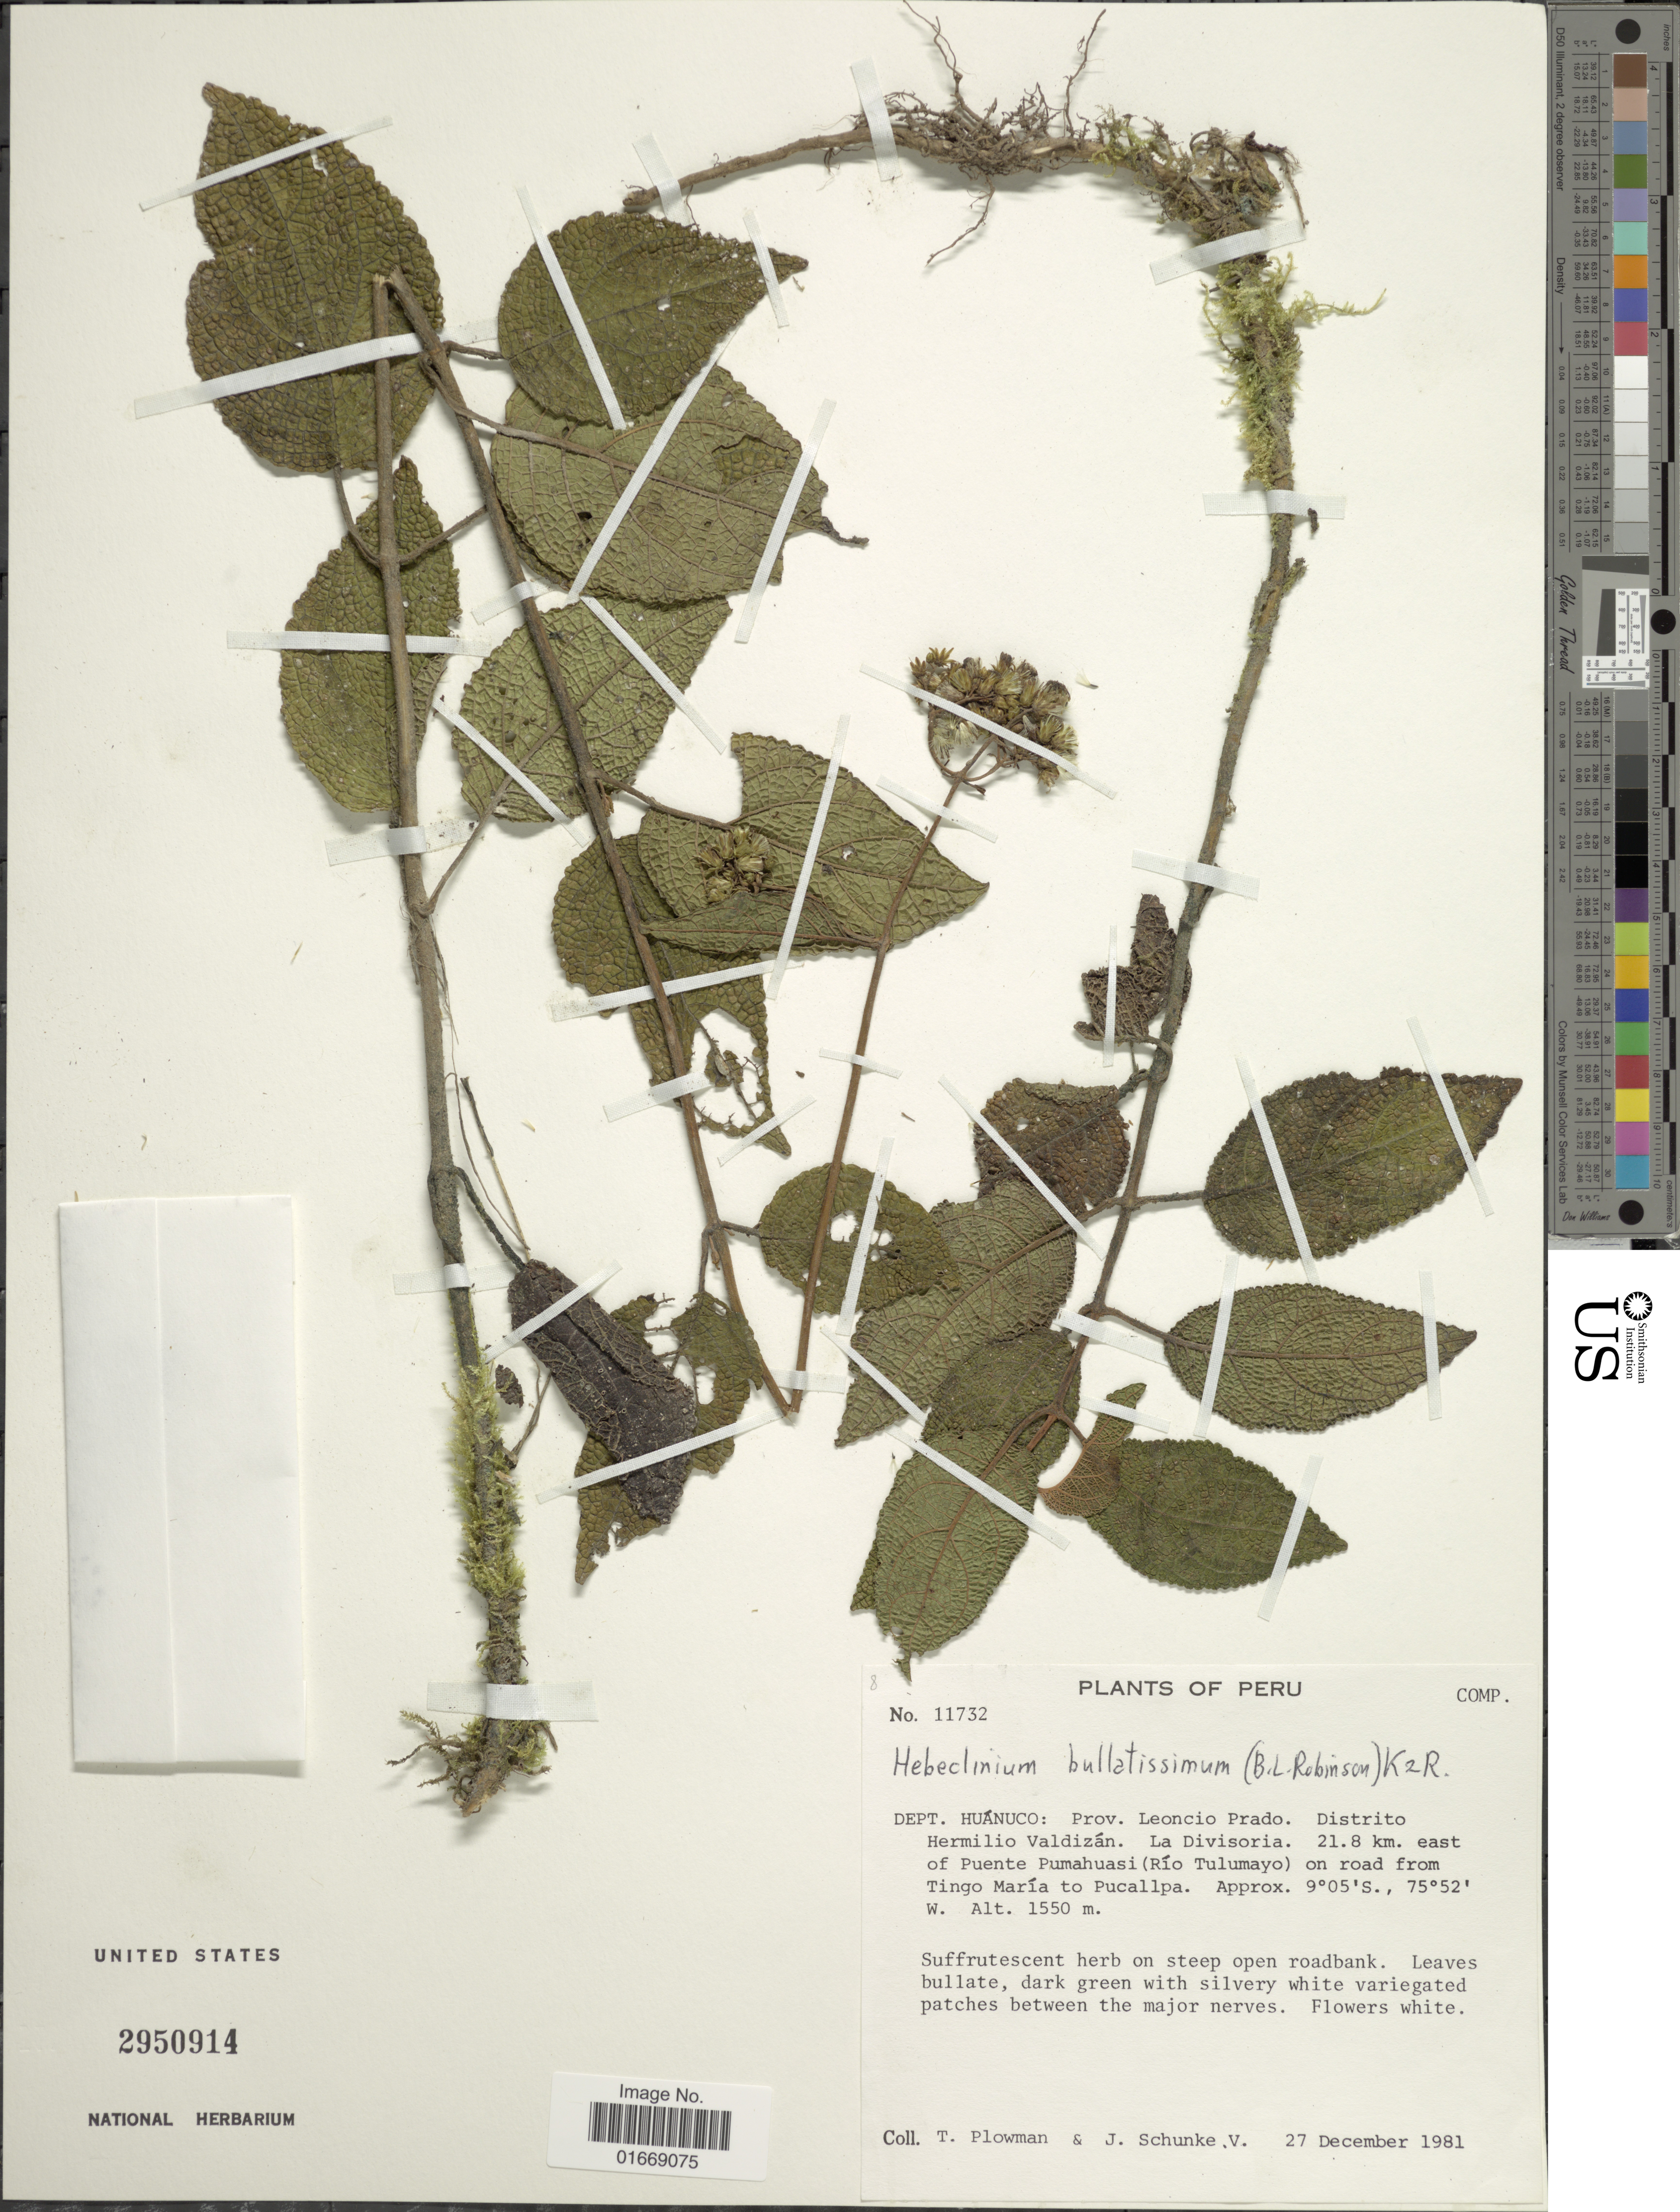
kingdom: Plantae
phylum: Tracheophyta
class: Magnoliopsida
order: Asterales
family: Asteraceae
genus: Hebeclinium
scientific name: Hebeclinium bullatissimum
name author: (B.L. Rob.) R.M. King & H. Rob.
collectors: T. Plowman & J. Schunke Vigo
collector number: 11732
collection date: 1981-12-27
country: Peru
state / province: Huánuco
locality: Prov. Leoncio Prado, Distrito Hermilio Valdizan, La Divisoria, 21.8 km east of Puente Pumahuasi (Rio Tulumayo) on road from Tingo Maria to Pucallpa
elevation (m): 1550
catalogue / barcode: US 2950914